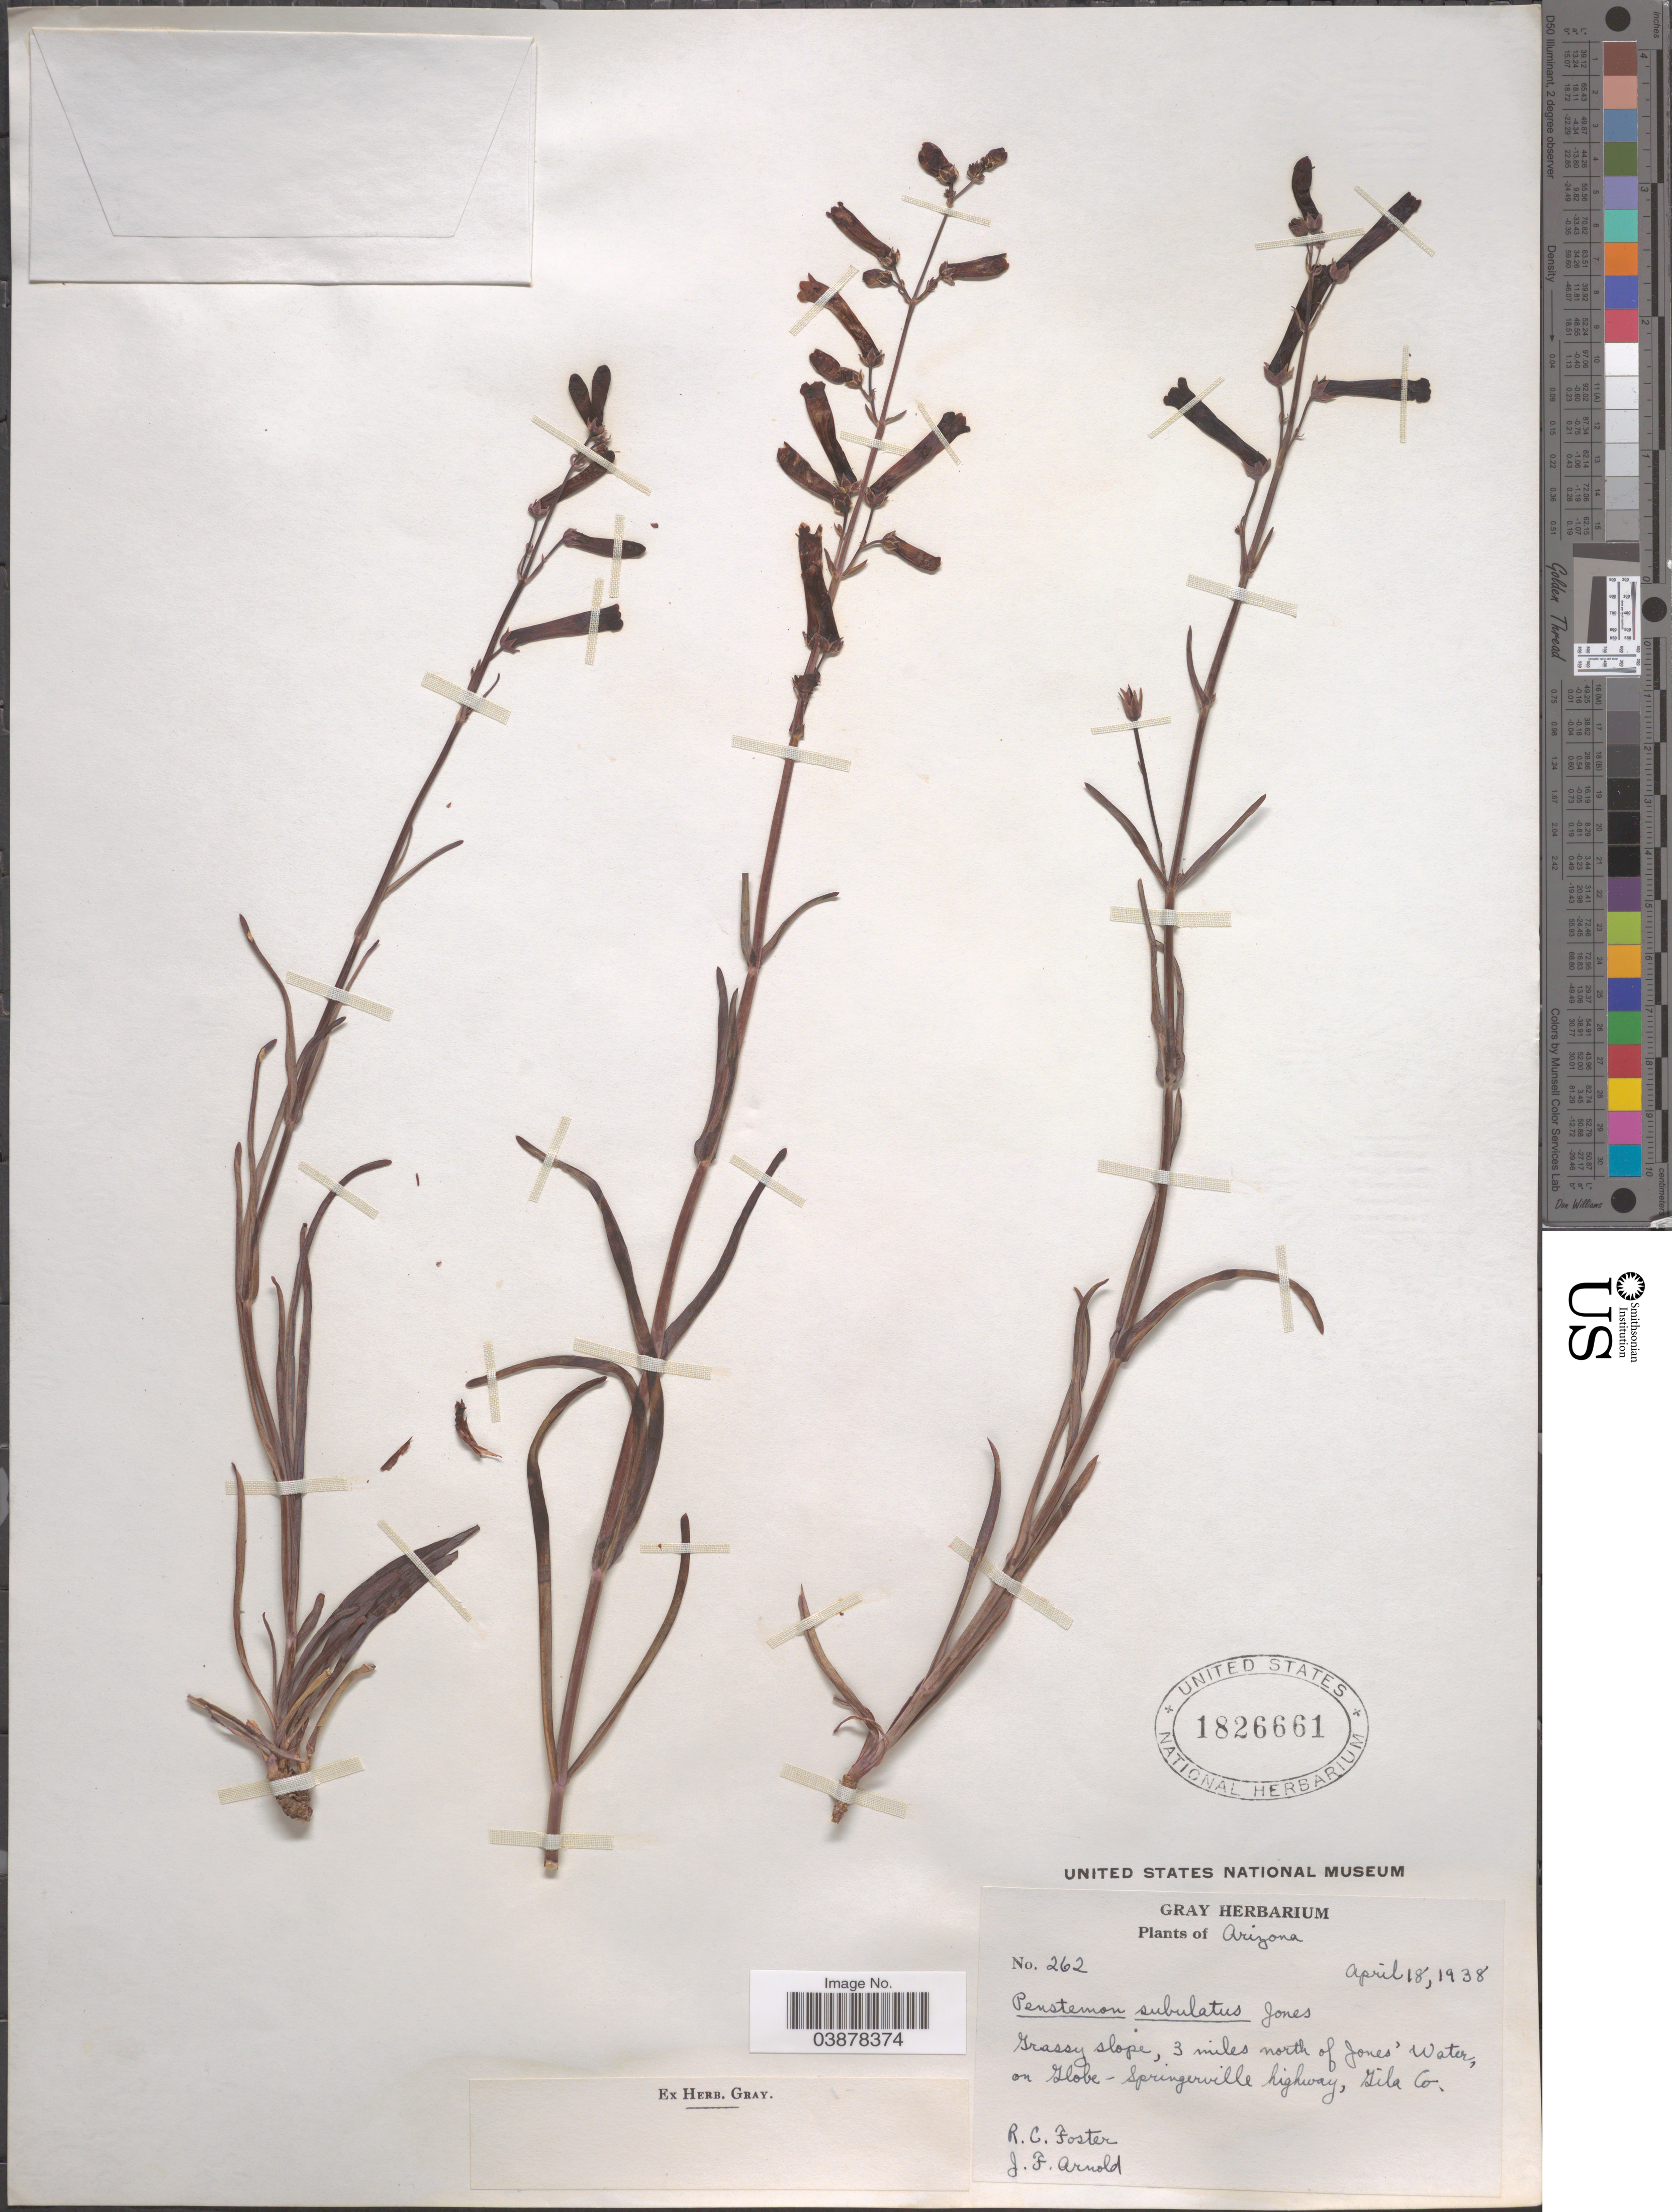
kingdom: Plantae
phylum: Tracheophyta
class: Magnoliopsida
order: Lamiales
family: Plantaginaceae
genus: Penstemon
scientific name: Penstemon subulatus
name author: M.E. Jones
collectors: R. C. Foster & J. F. Arnold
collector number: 262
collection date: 1938-04-18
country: United States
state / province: Arizona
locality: Grassy slope, 3 miles north of Jones' Water on Globe-Springerville highway, Gila Co.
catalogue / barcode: US 1826661